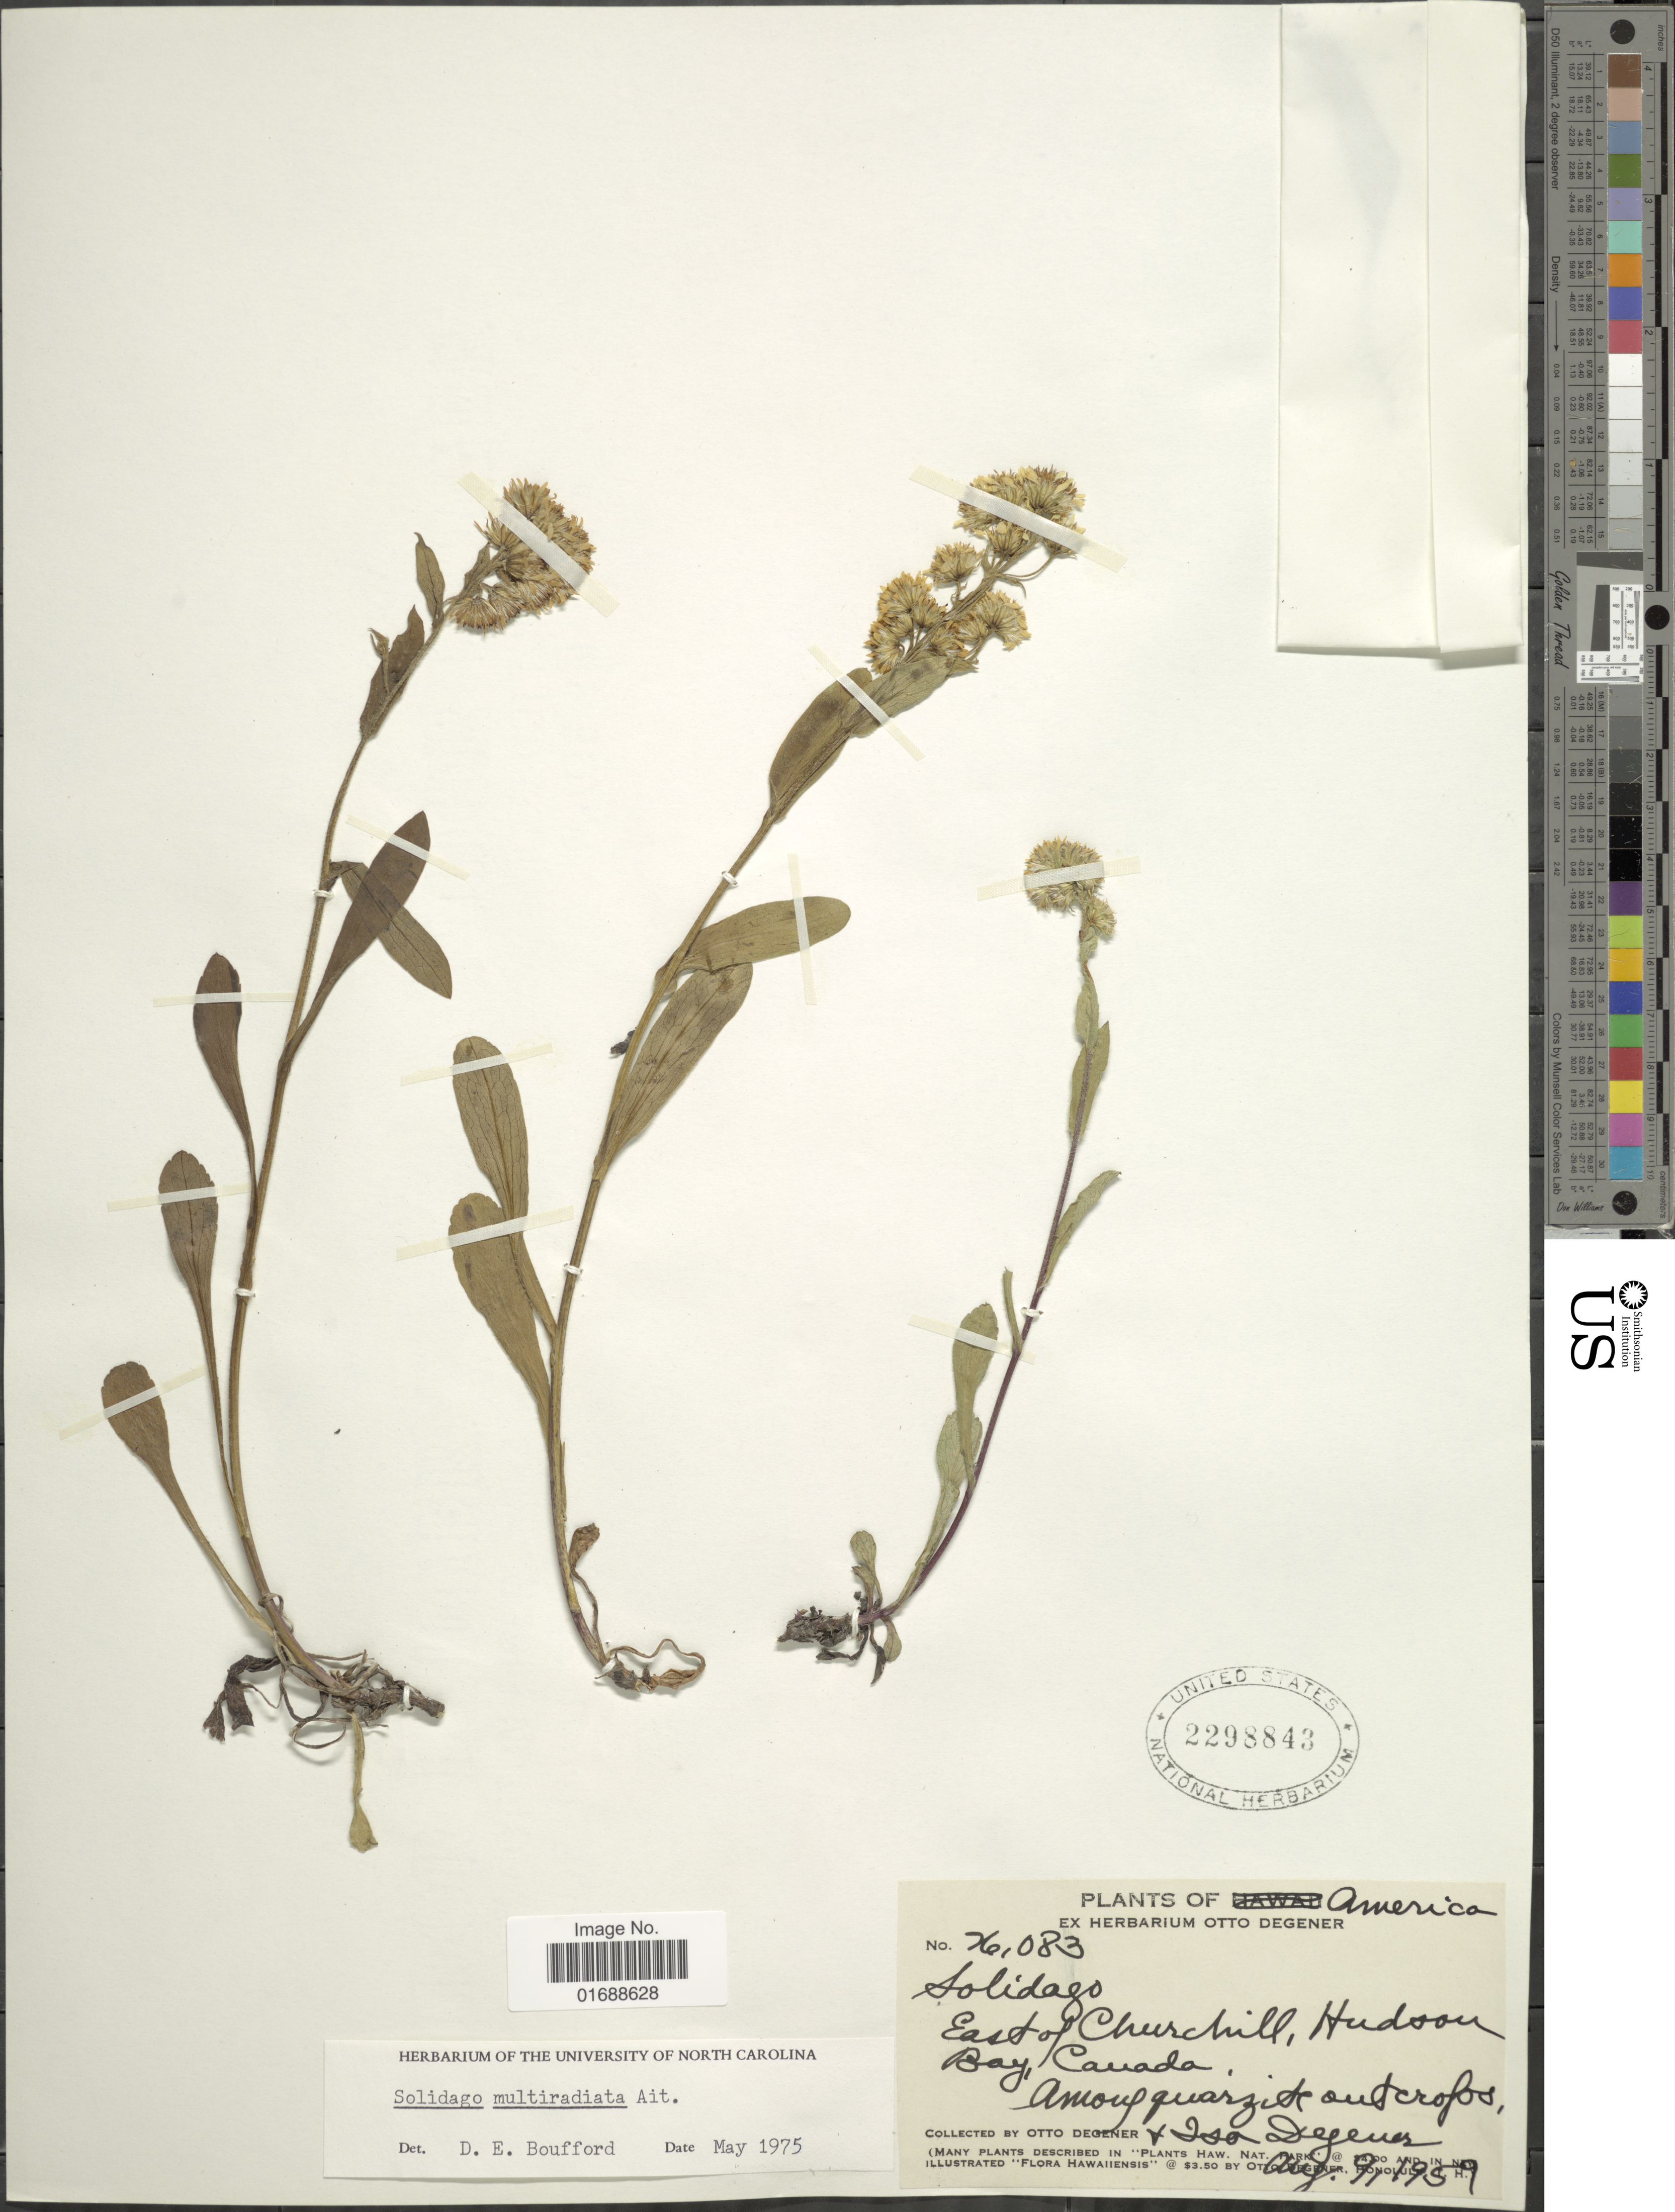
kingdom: Plantae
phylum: Tracheophyta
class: Magnoliopsida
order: Asterales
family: Asteraceae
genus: Solidago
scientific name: Solidago multiradiata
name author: Aiton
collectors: O. Degener & I. Degener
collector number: X1083*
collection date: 1959-08-09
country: Canada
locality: East of Churchill, Hudson Bay,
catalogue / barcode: US 2298843